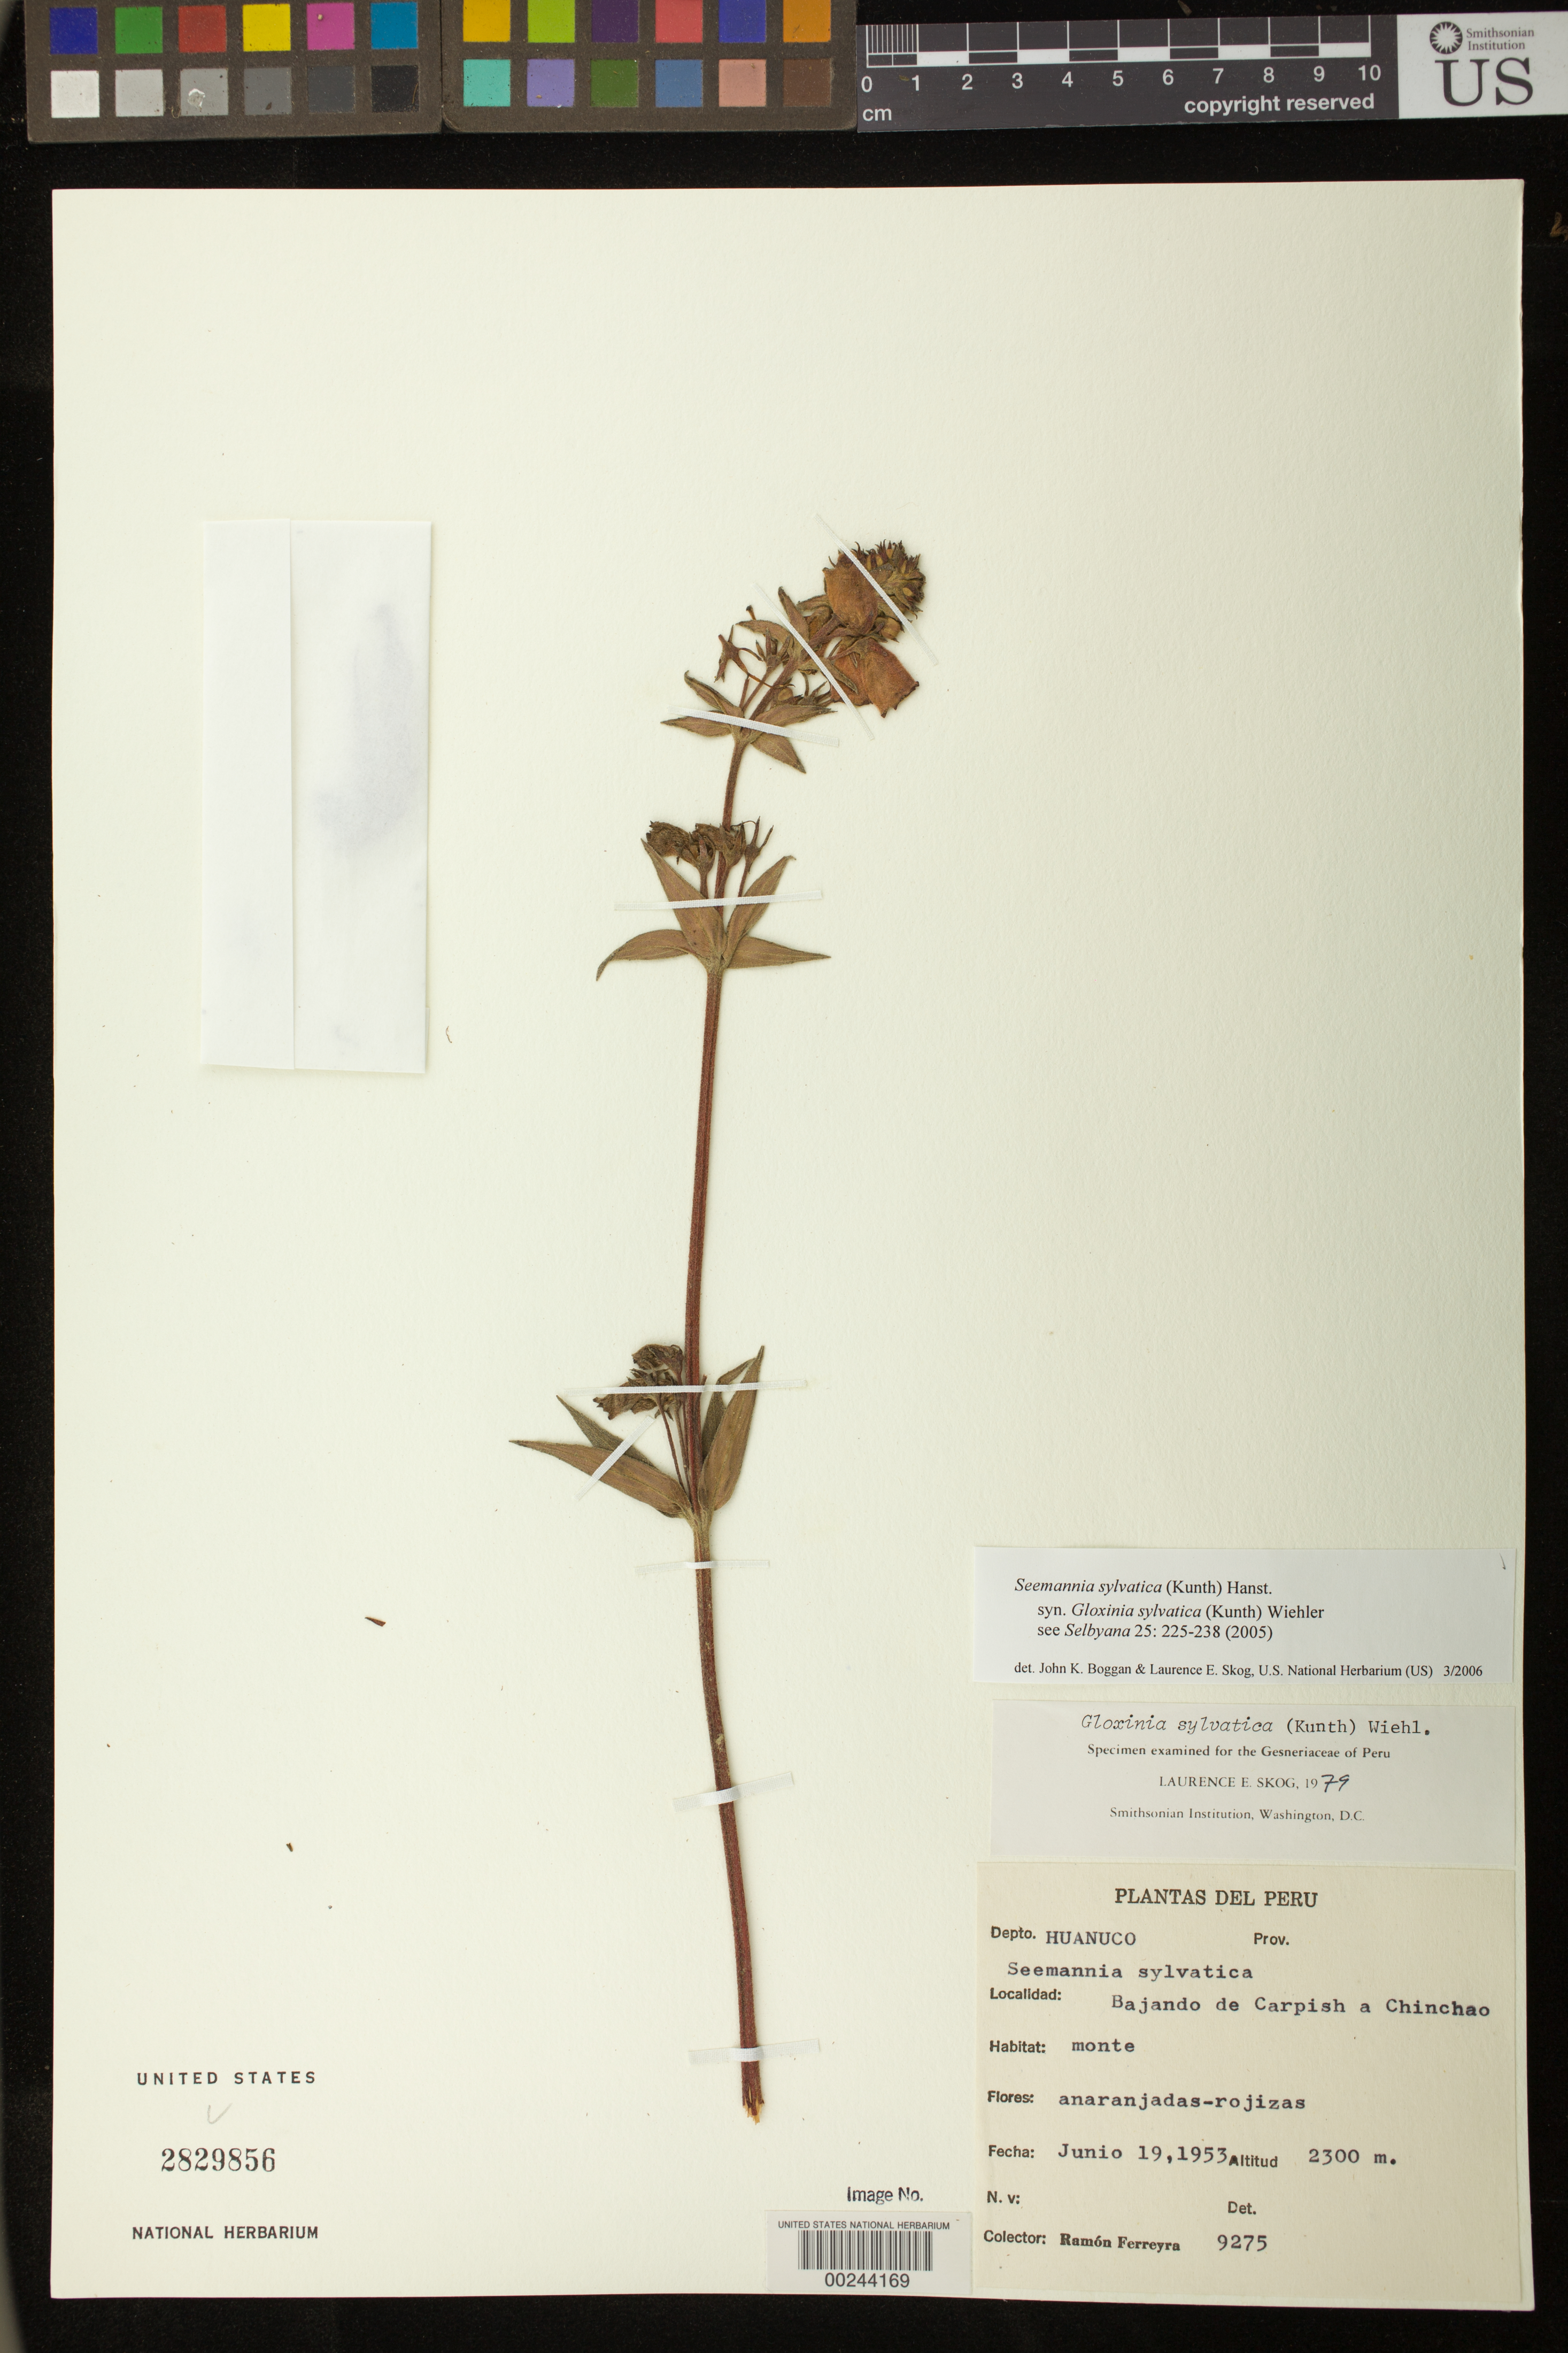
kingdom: Plantae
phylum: Tracheophyta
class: Magnoliopsida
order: Lamiales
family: Gesneriaceae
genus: Seemannia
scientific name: Seemannia sylvatica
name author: (Kunth) Hanst.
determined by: Boggan, J. K.; Skog, L. E.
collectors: R. A. Ferreyra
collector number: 9275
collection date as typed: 19 Jun 1953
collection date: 1953-06-19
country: Peru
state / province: Huánuco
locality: Bajando from Carpish to Chinchao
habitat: Forest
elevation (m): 2300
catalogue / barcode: US 2829856